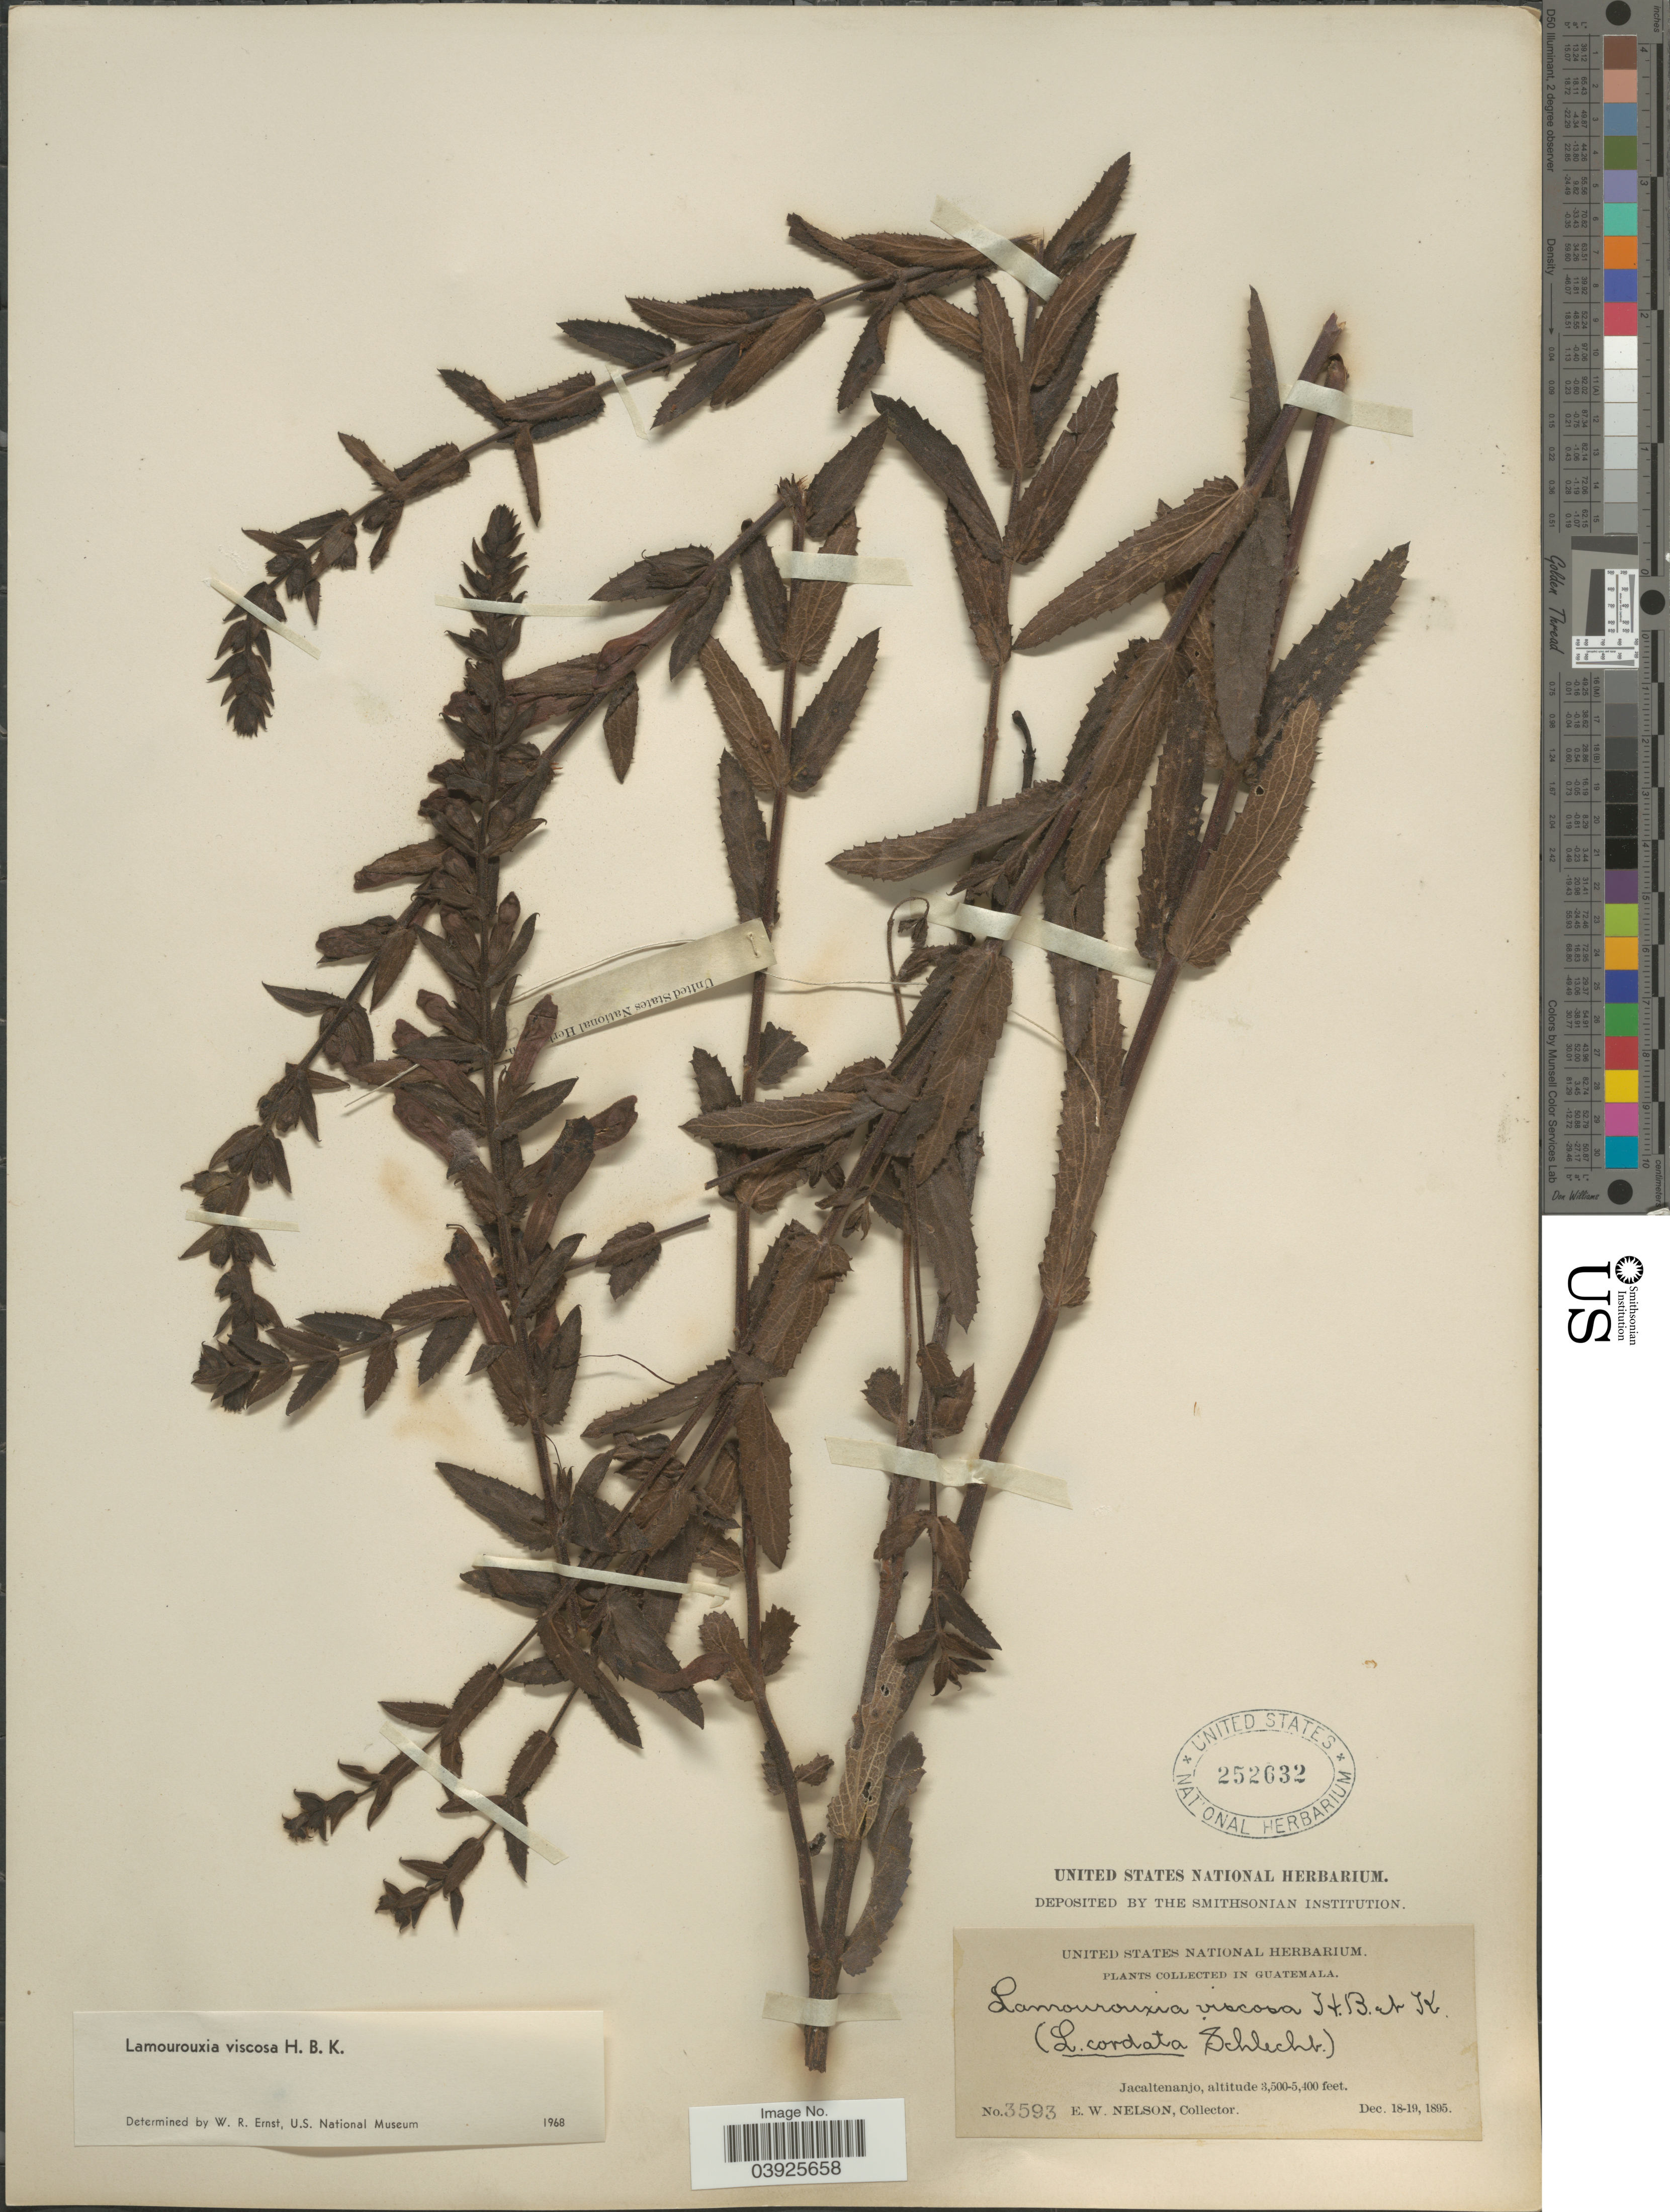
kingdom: Plantae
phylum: Tracheophyta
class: Magnoliopsida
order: Lamiales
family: Orobanchaceae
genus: Lamourouxia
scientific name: Lamourouxia viscosa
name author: Kunth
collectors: E. W. Nelson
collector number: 3593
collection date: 1895-12-18/1895-12-19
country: Guatemala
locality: Jacaltenango.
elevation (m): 1067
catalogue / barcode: US 252632